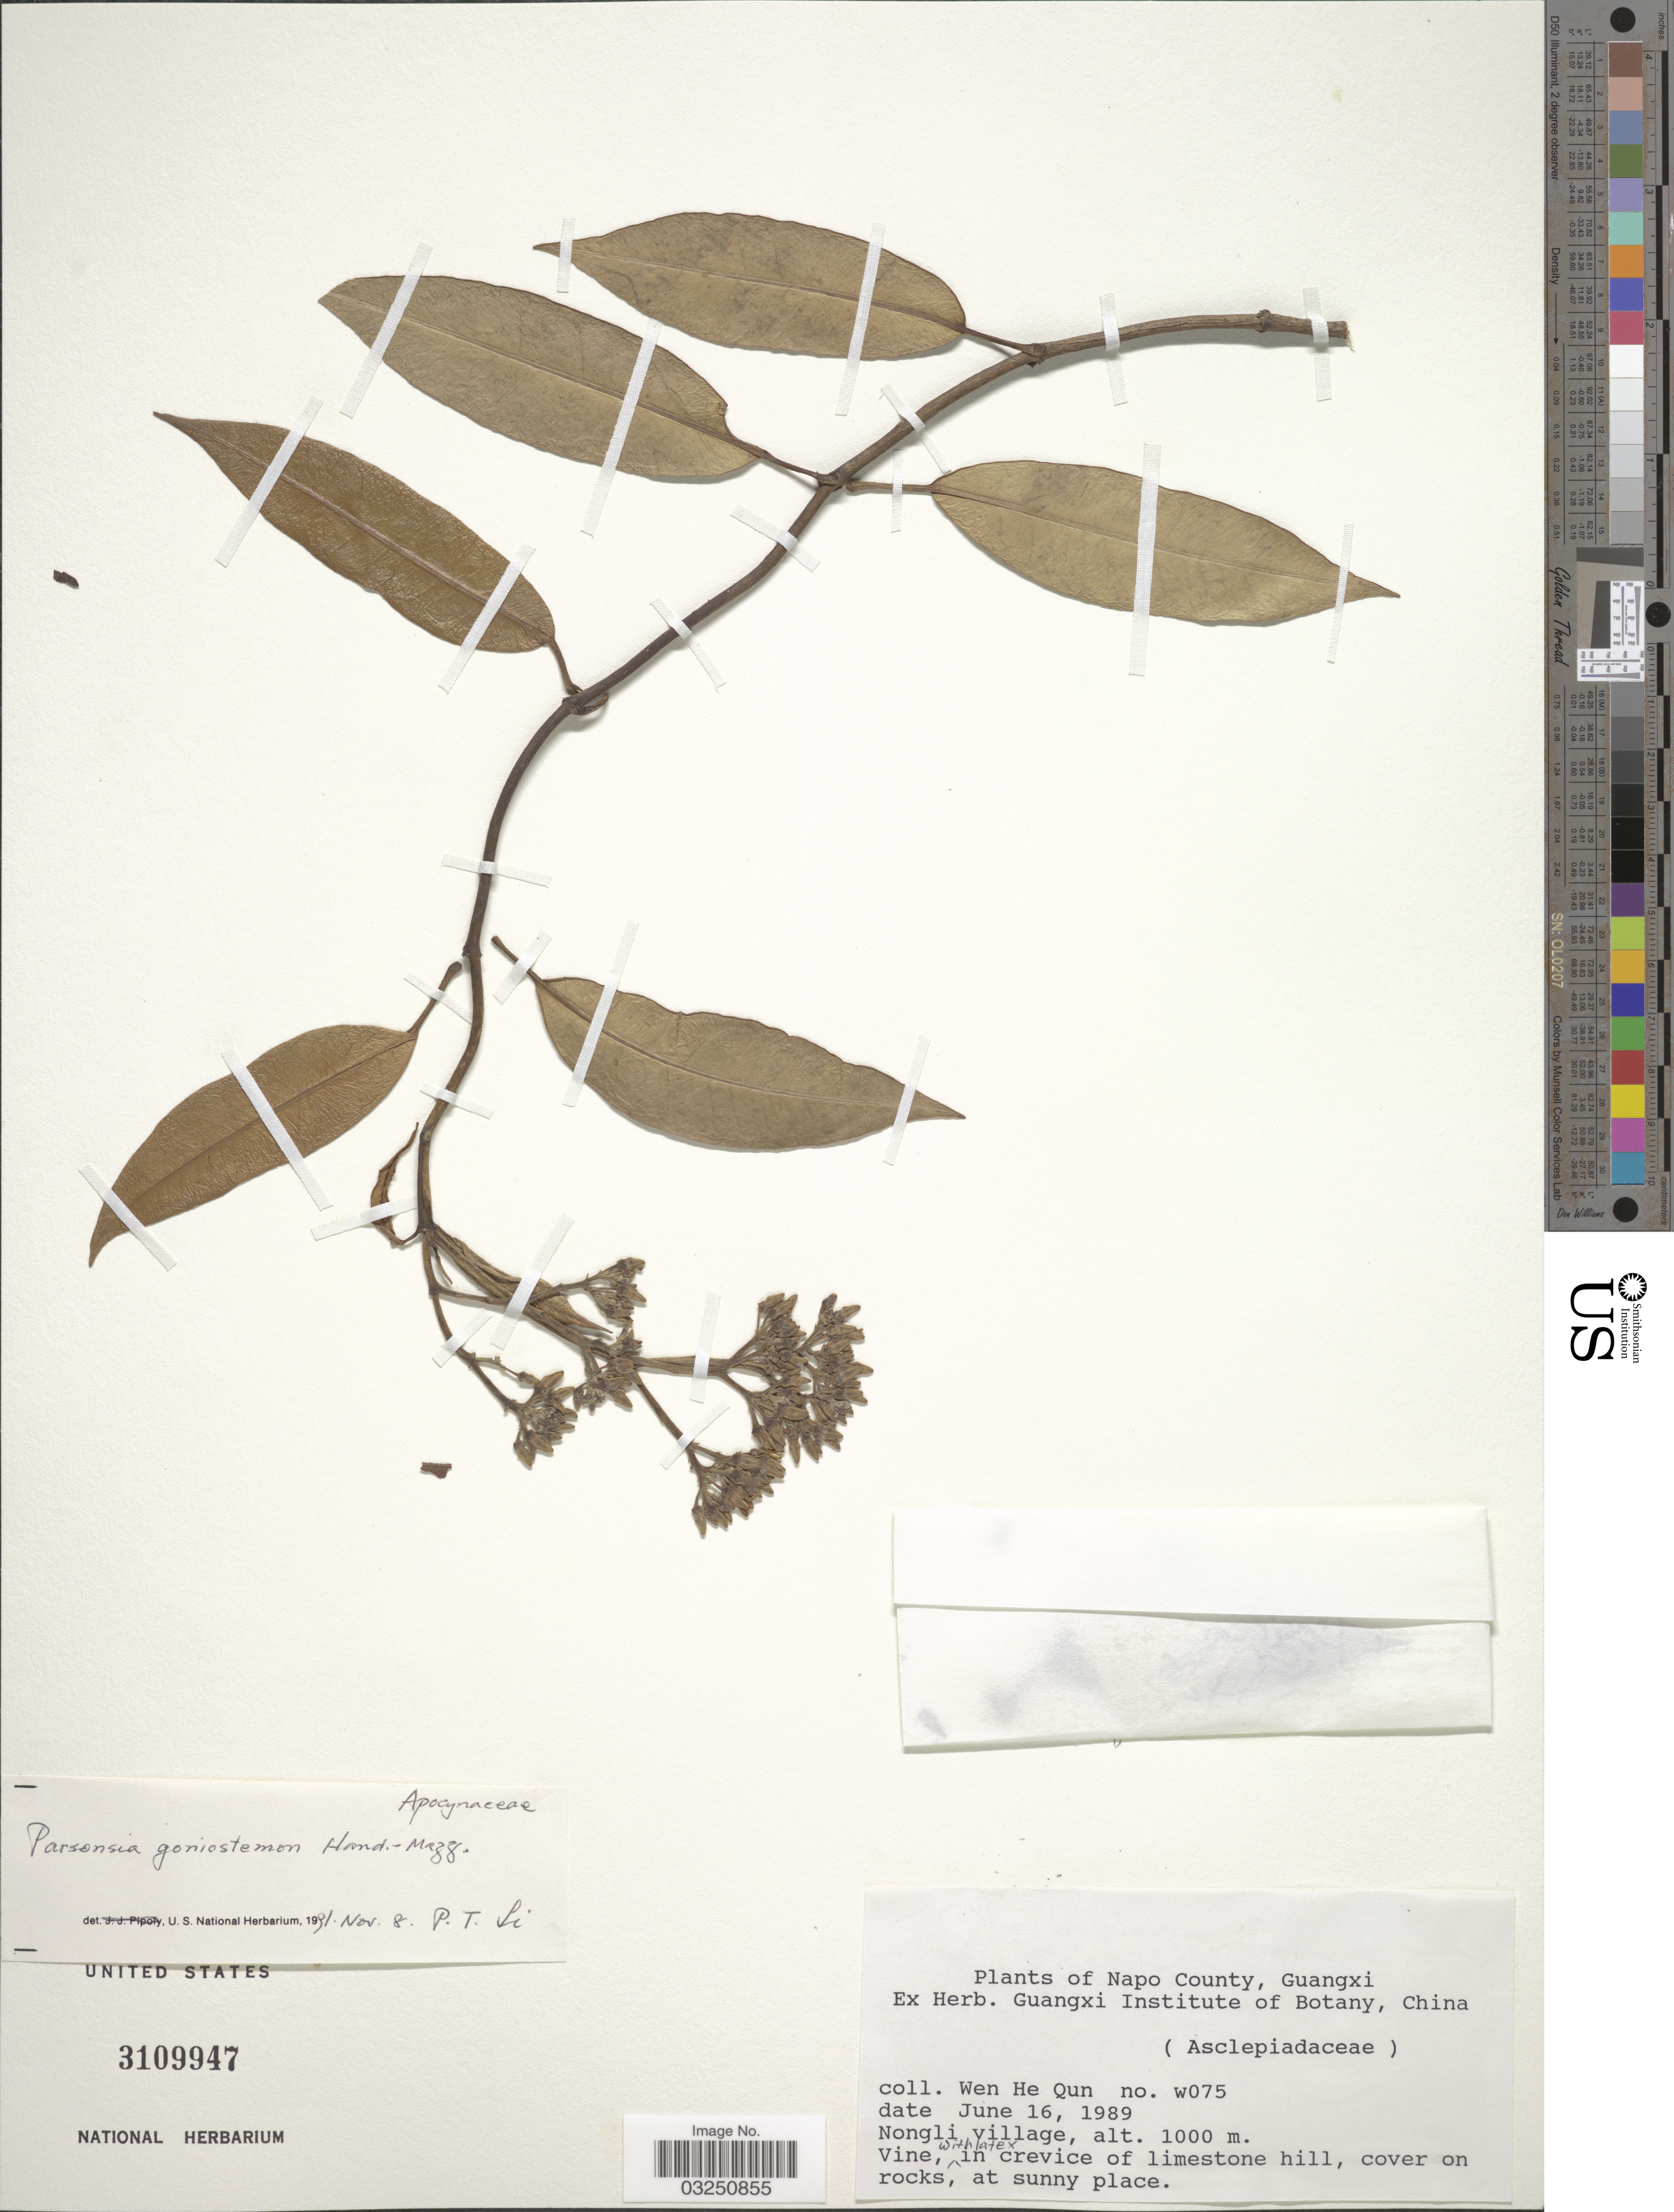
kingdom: Plantae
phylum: Tracheophyta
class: Magnoliopsida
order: Myrtales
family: Lythraceae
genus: Parsonsia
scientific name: Parsonsia goniostemon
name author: Hand.-Mazz.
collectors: H. Wen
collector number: W075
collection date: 1989-06-16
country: China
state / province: Guangxi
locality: Napo County. Nongli village.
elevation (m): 1000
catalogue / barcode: US 3109947